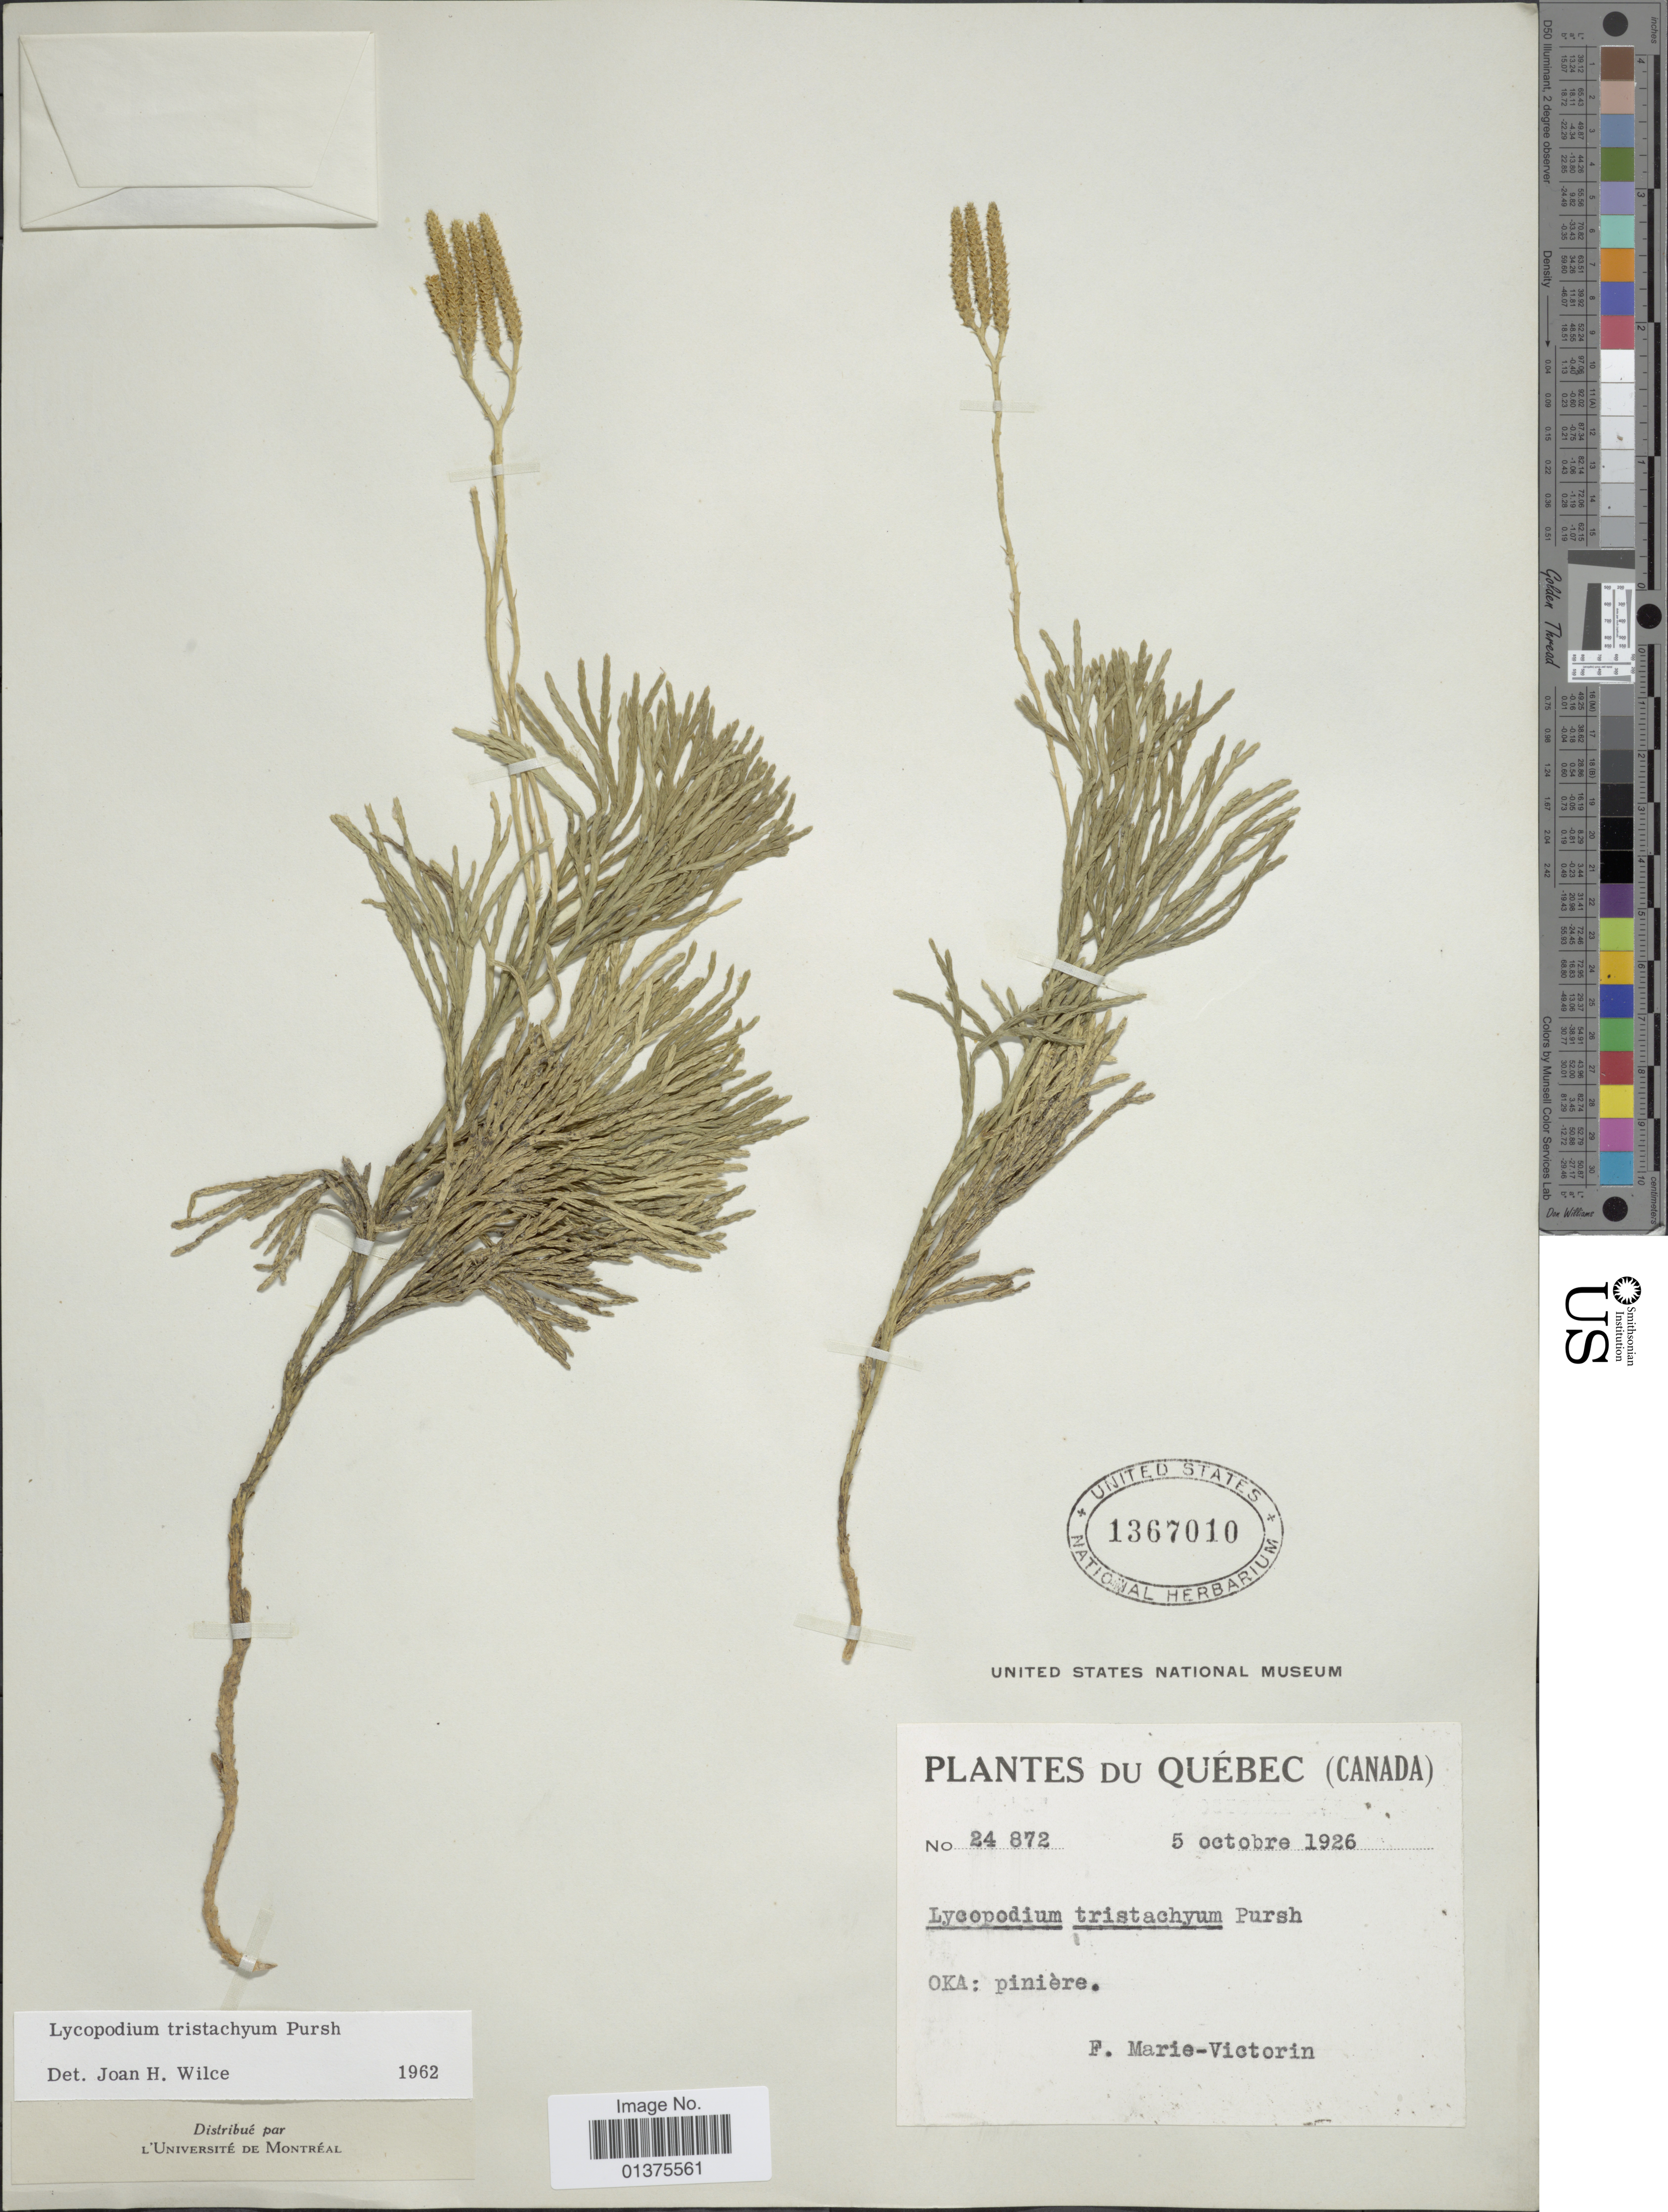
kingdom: Plantae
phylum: Tracheophyta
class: Lycopodiopsida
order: Lycopodiales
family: Lycopodiaceae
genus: Diphasiastrum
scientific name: Diphasiastrum tristachyum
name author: (Pursh) Holub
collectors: Fr. Marie-Victorin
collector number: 24872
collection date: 1926-10-05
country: Canada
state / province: Quebec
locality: OKA: piniere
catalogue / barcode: US 1367010